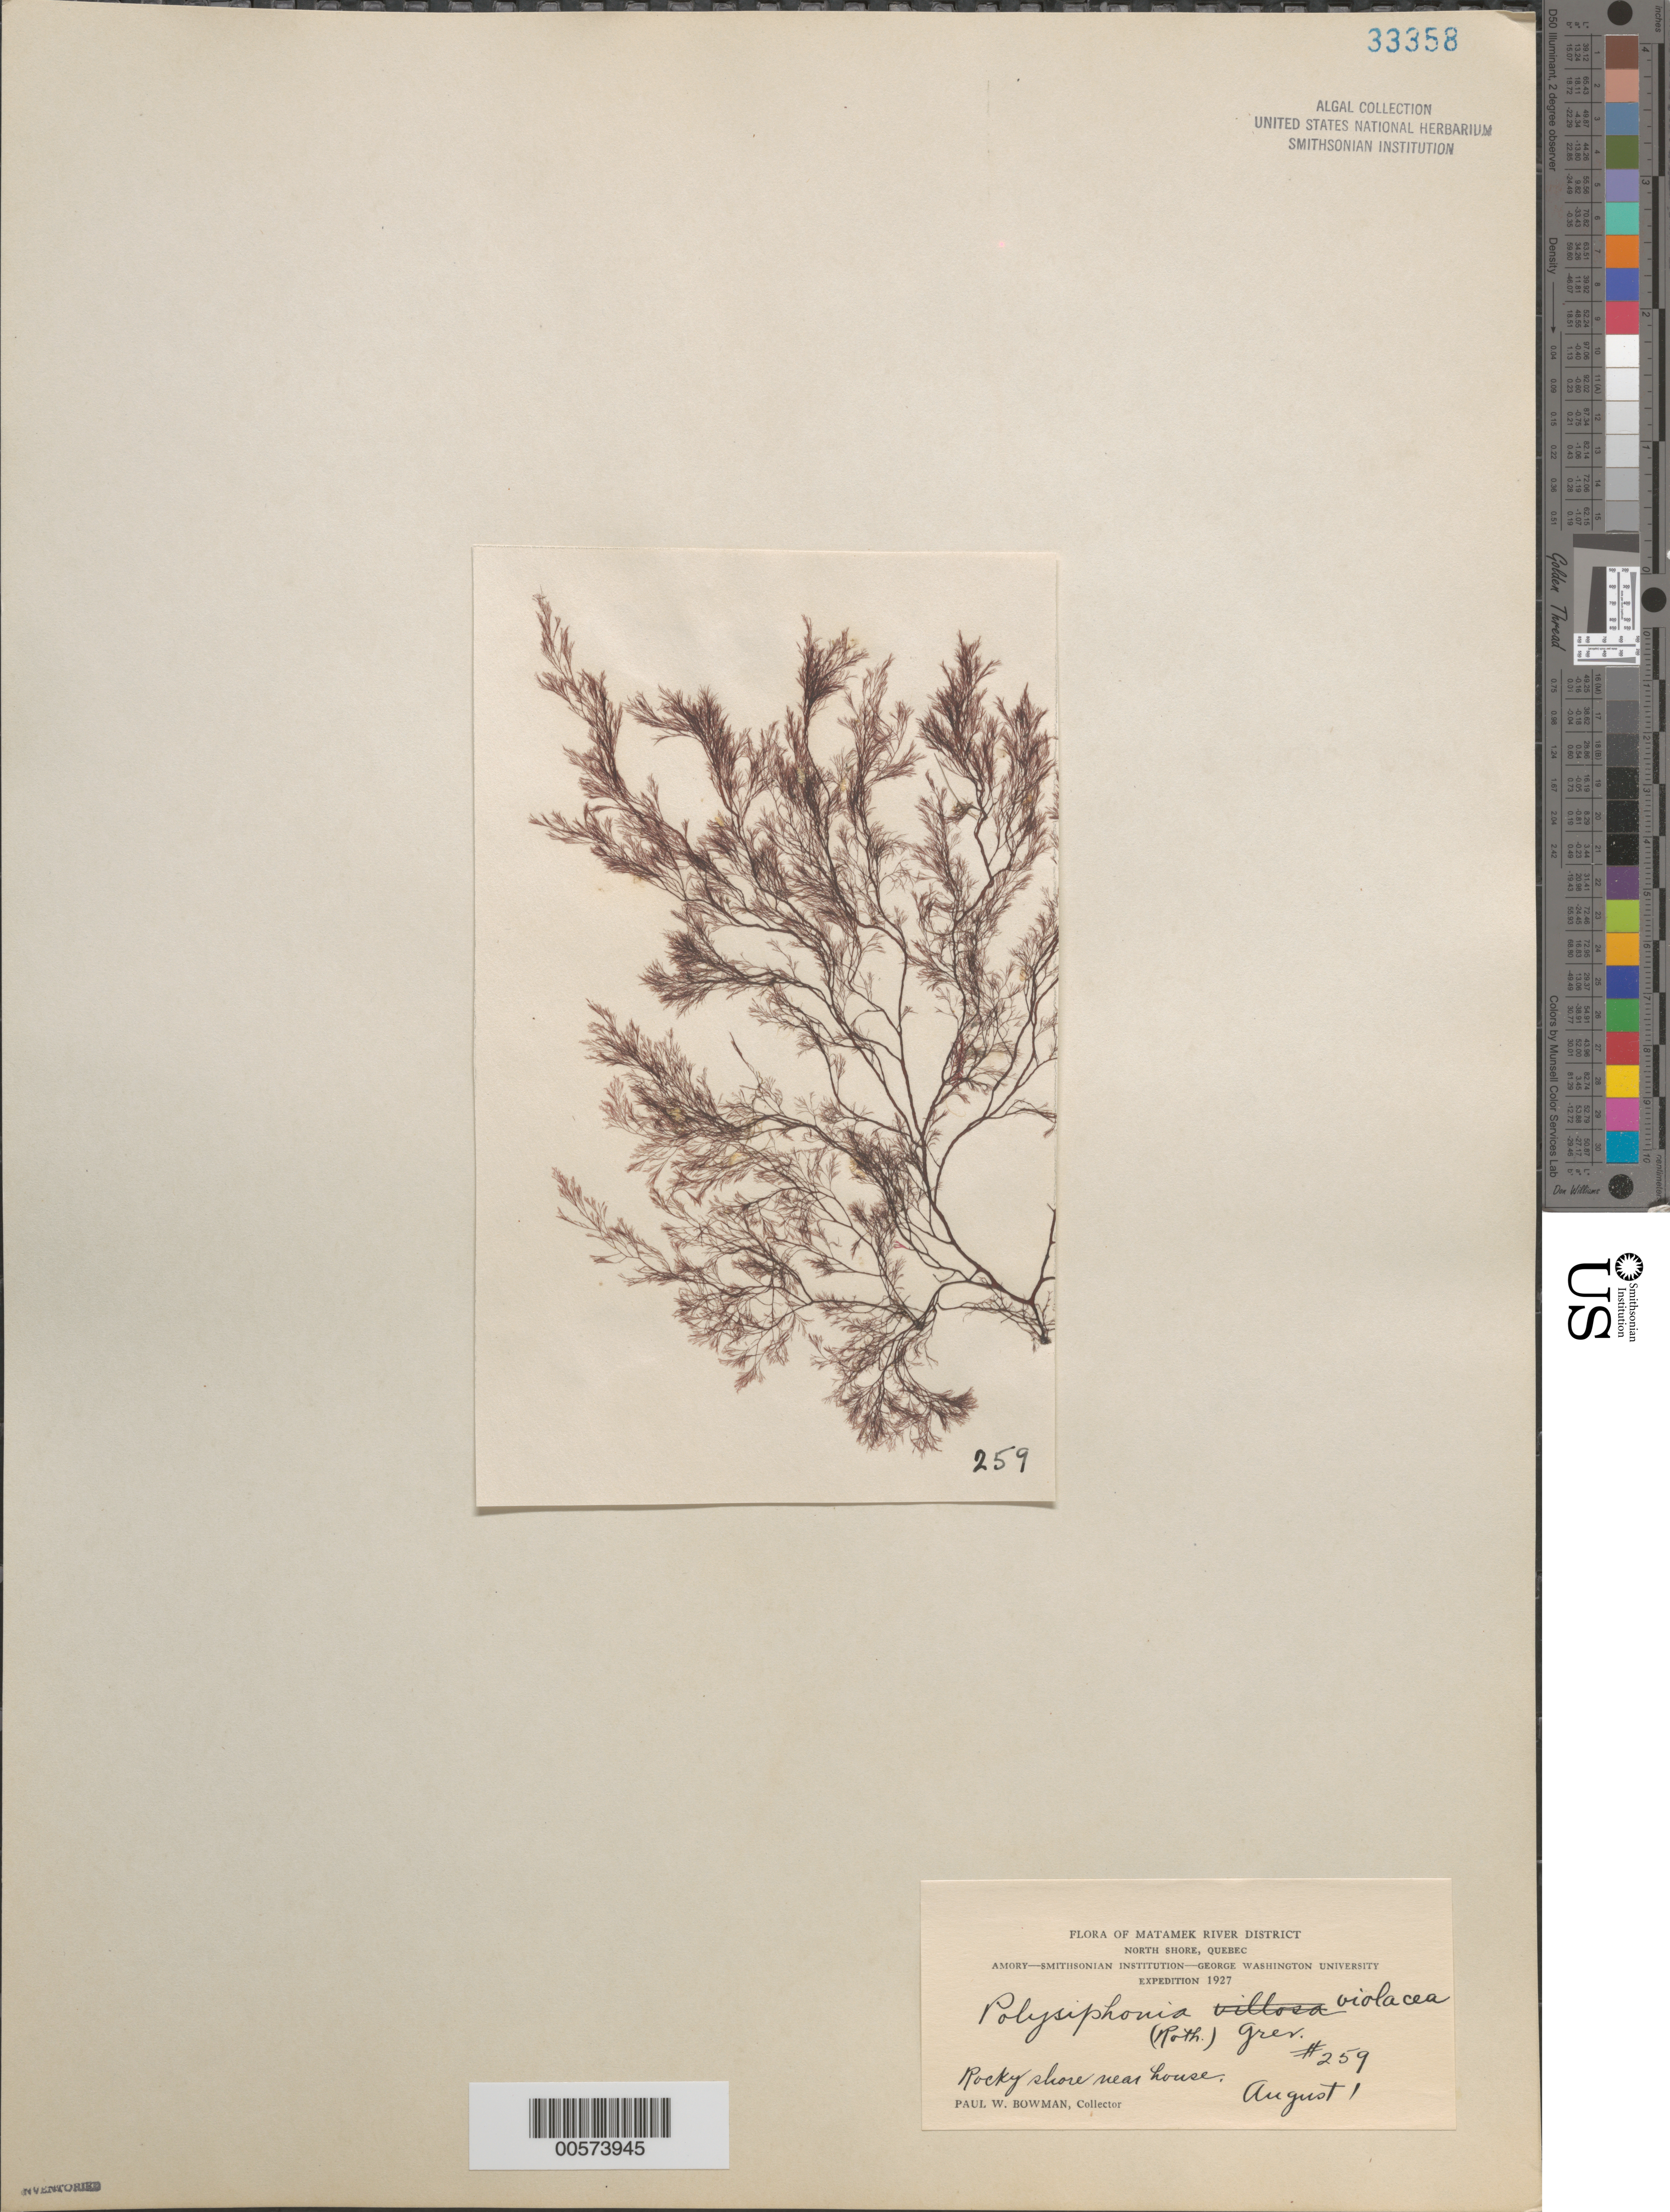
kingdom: Plantae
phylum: Rhodophyta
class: Florideophyceae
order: Ceramiales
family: Rhodomelaceae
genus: Vertebrata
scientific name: Vertebrata fucoides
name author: (Hudson) Kuntze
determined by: Algae name updating Project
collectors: P. Bowman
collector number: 259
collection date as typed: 01 Aug 1927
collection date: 1927-08-01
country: Canada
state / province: Quebec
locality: Matamek river district, north shore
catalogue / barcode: US 33358